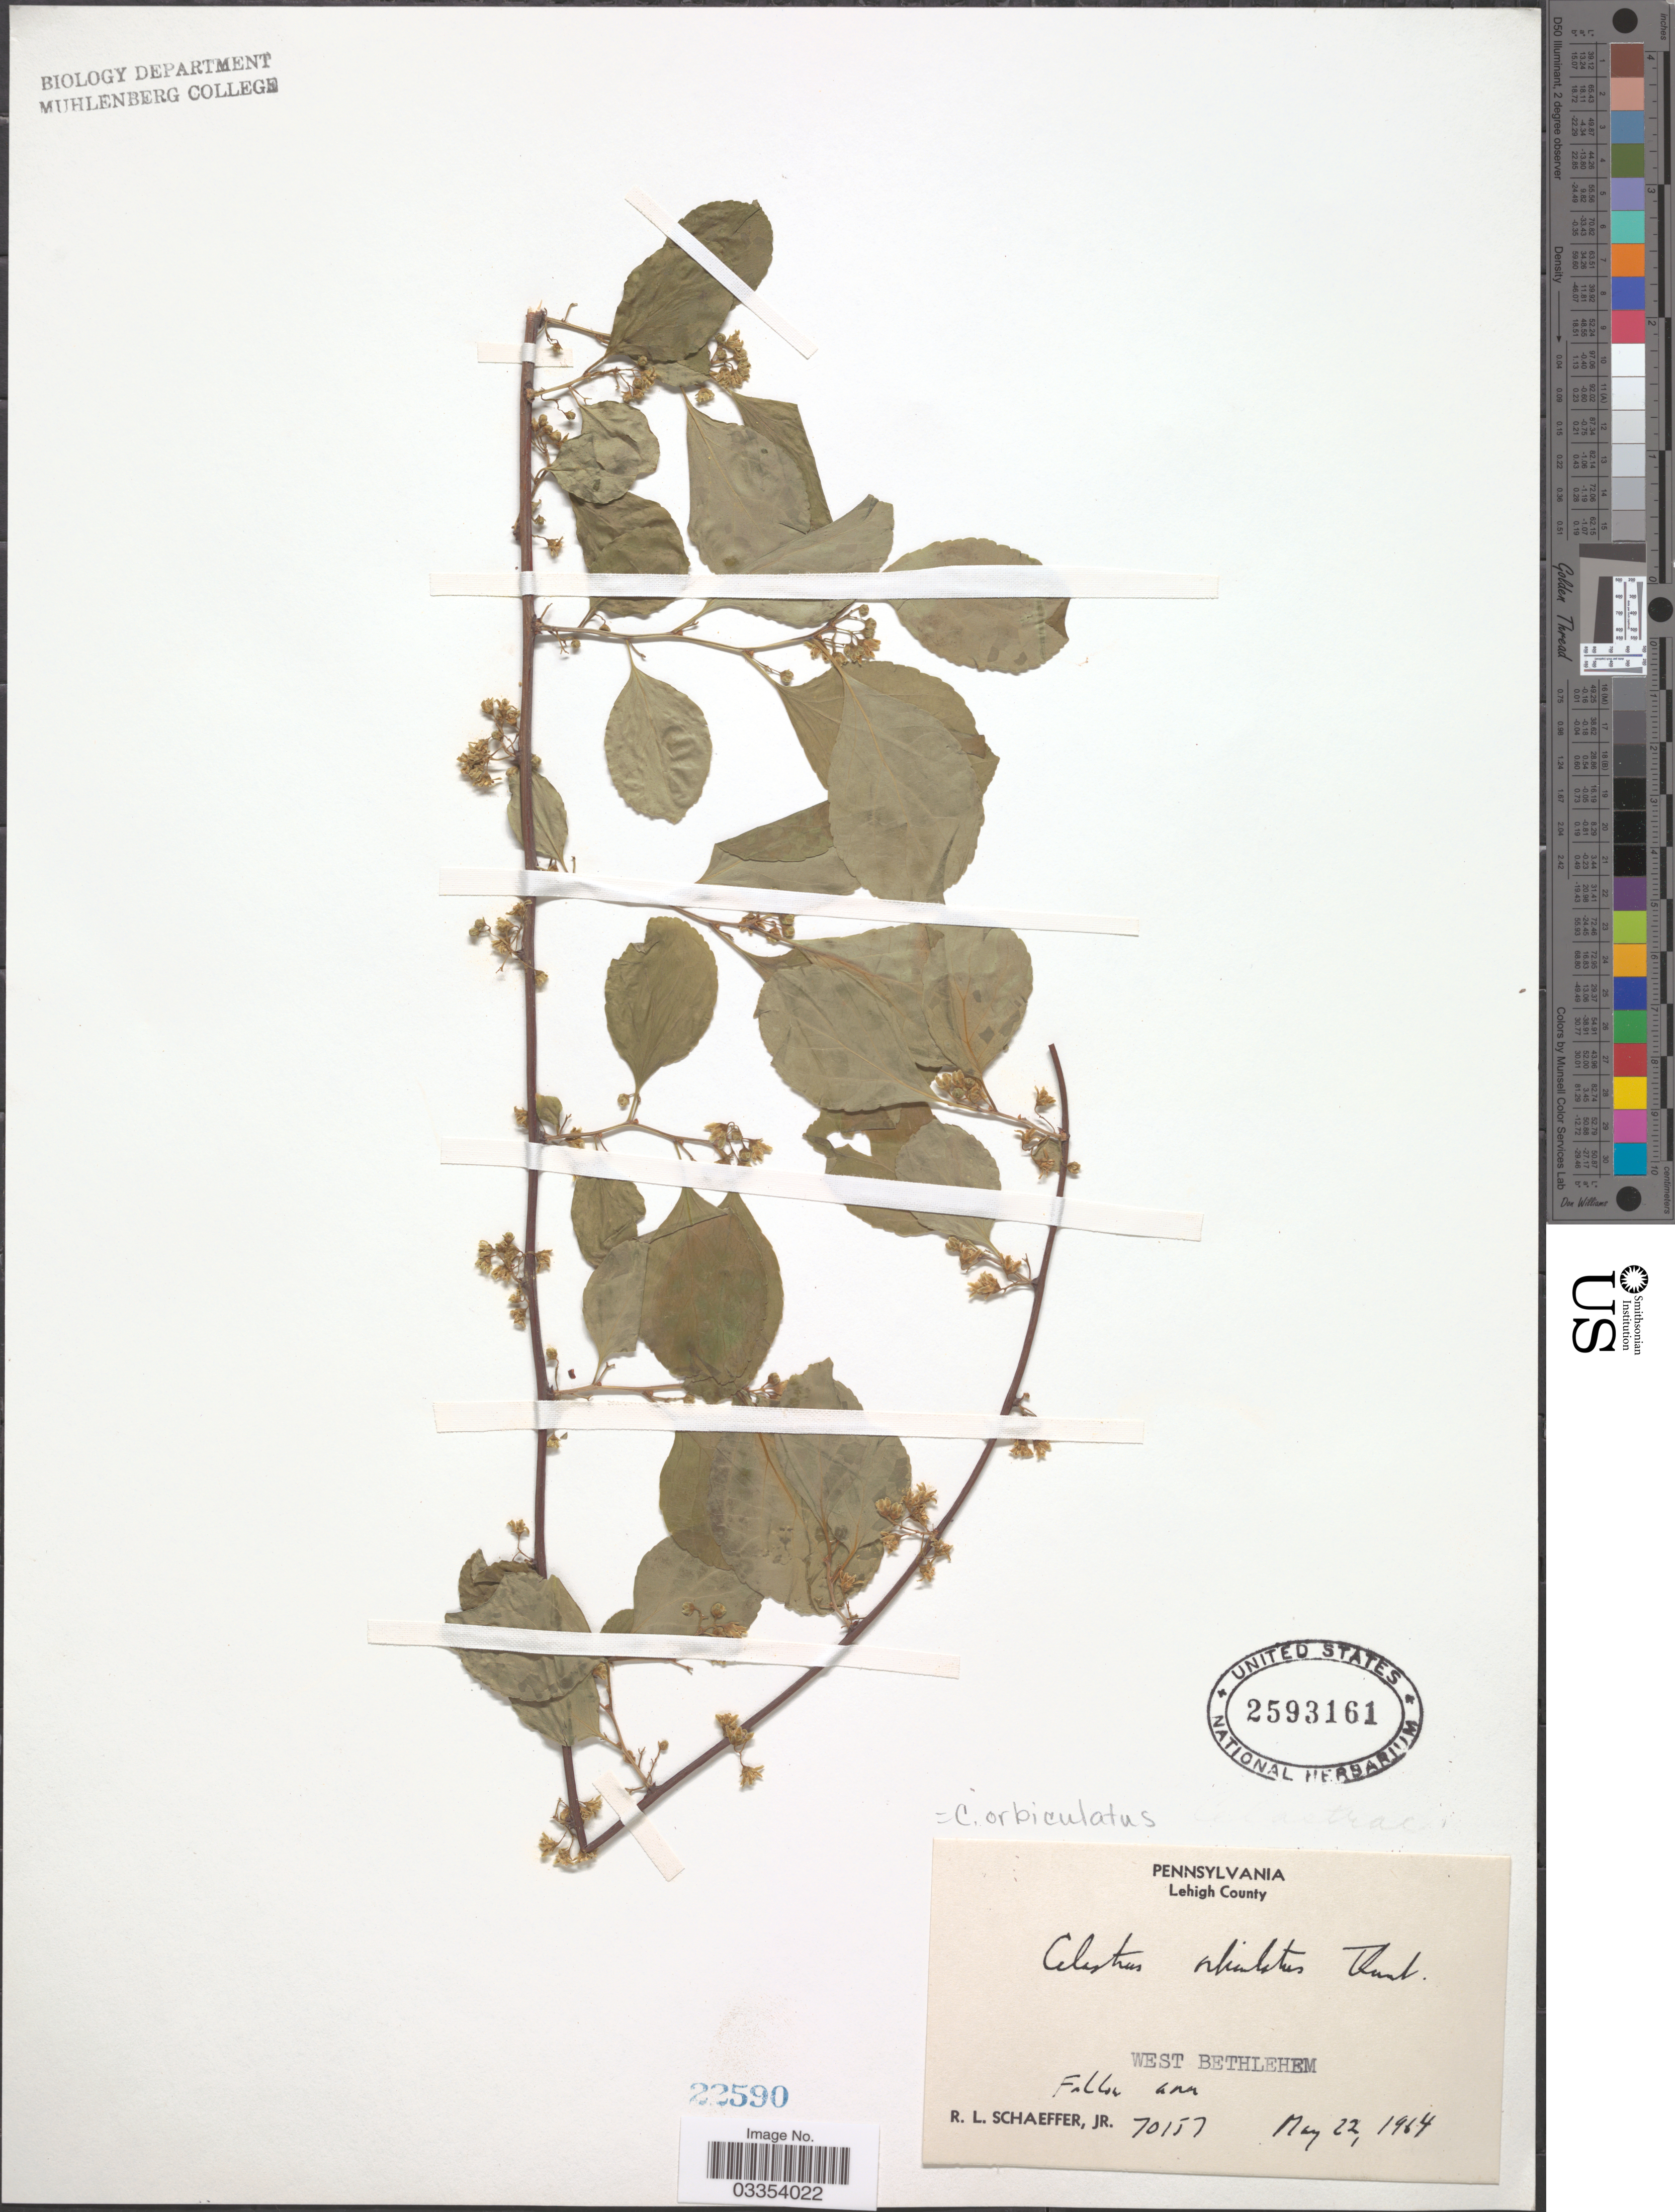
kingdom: Plantae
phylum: Tracheophyta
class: Magnoliopsida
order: Celastrales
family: Celastraceae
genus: Celastrus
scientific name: Celastrus orbiculatus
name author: Thunb.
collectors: R. L. Schaeffer Jr.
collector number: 70157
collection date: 1964-05-22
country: United States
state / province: Pennsylvania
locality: Lehigh County. West Bethlehem. Fallow area.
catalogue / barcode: US 2593161